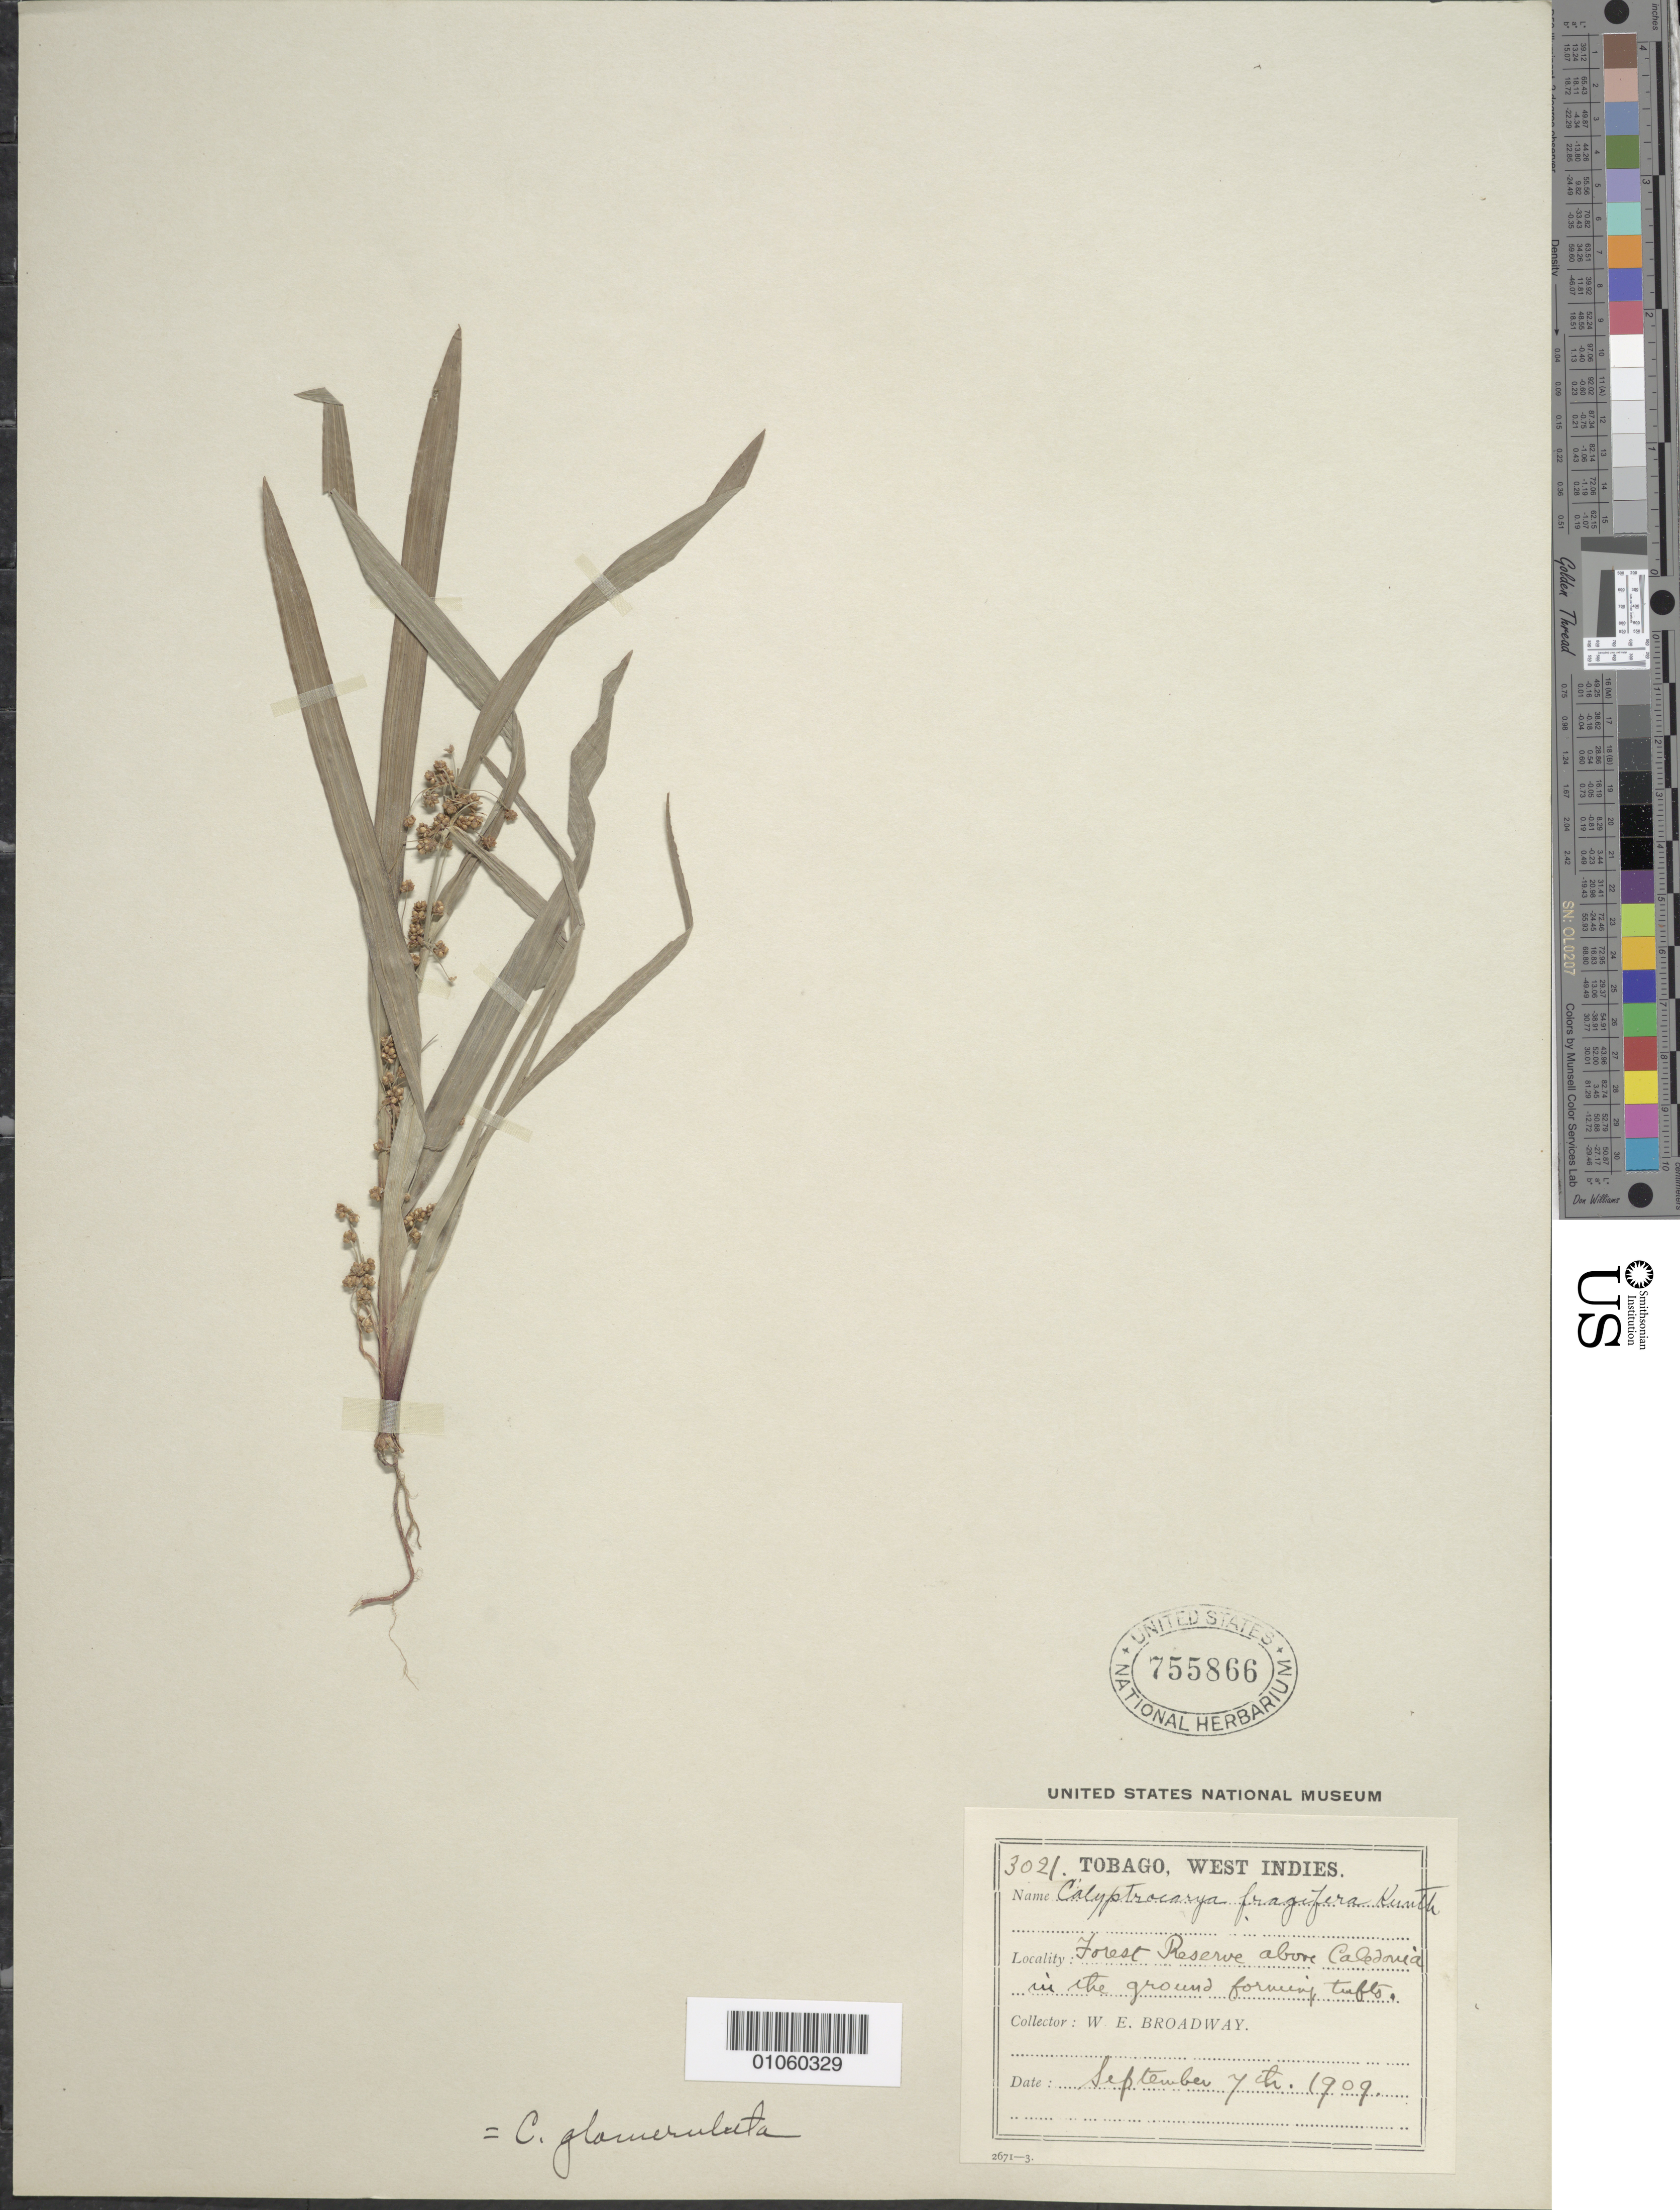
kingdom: Plantae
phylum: Tracheophyta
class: Liliopsida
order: Poales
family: Cyperaceae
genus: Calyptrocarya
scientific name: Calyptrocarya glomerulata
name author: (Brongn.) Urb.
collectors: W. E. Broadway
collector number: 3021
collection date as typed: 07 Sep 1909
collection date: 1909-09-07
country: Trinidad and Tobago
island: Tobago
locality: Forest Reserve above Caledonia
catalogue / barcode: US 755866